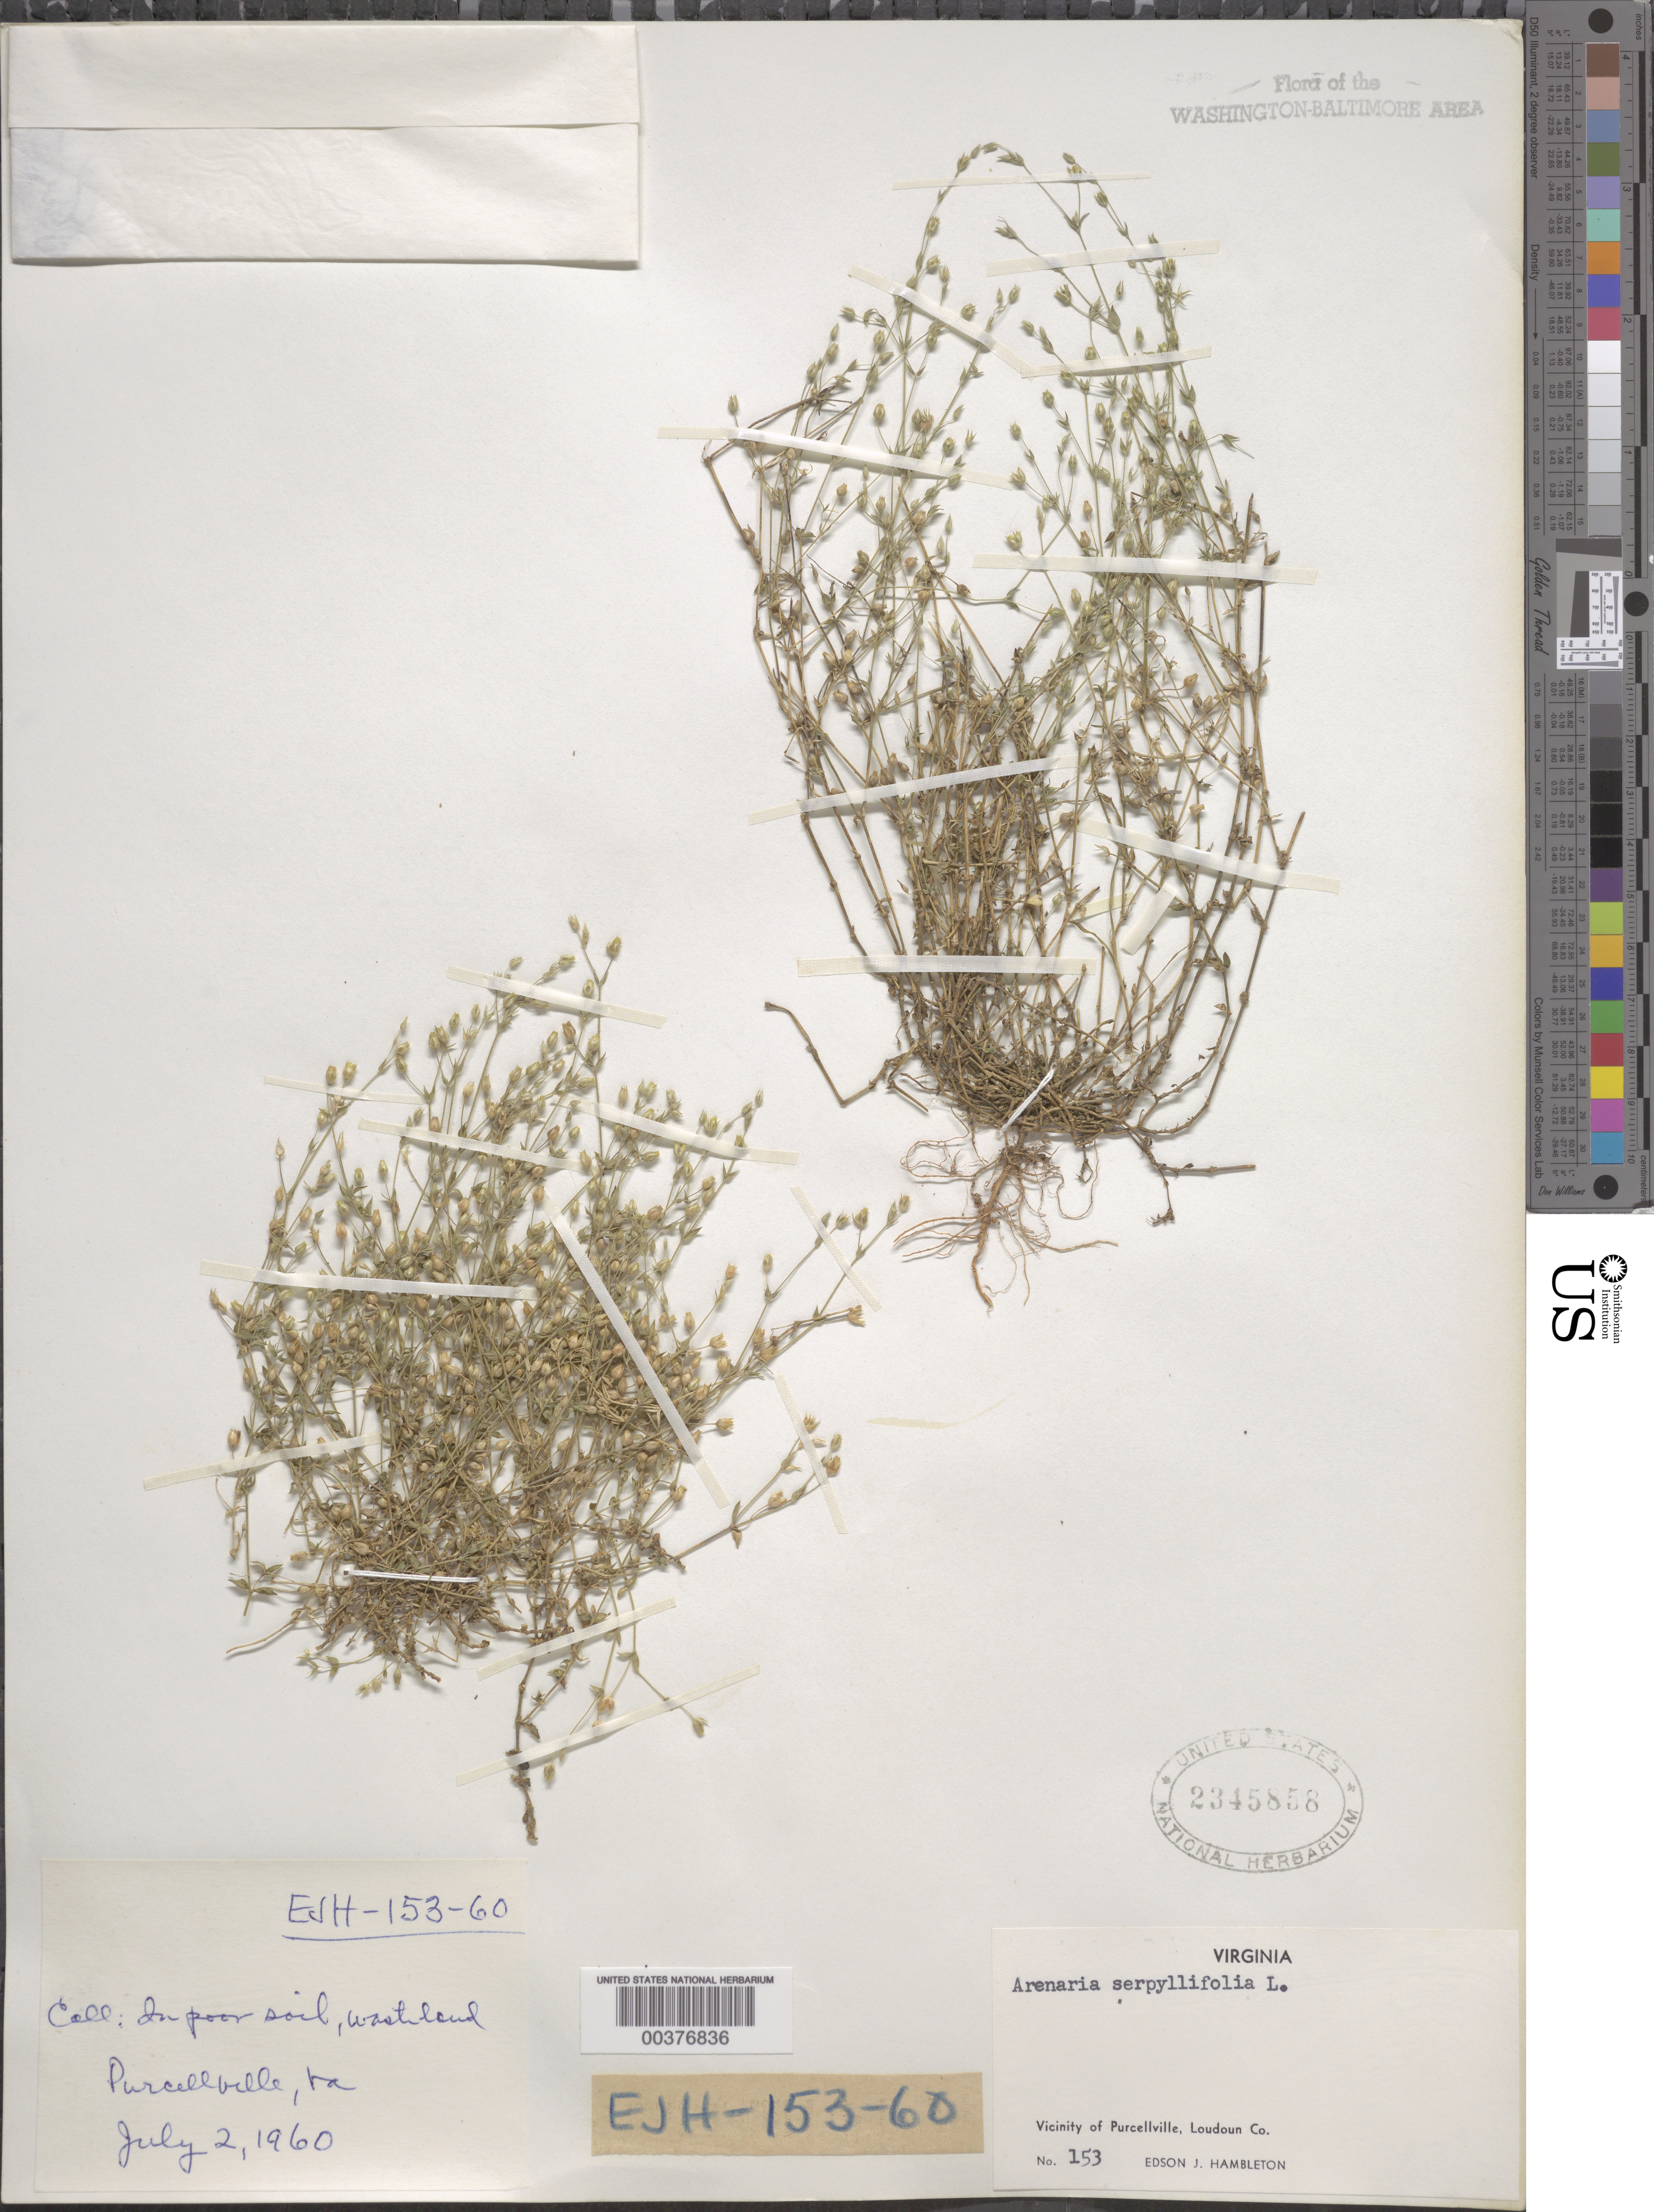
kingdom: Plantae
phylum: Tracheophyta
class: Magnoliopsida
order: Caryophyllales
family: Caryophyllaceae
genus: Arenaria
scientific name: Arenaria serpyllifolia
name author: L.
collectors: E. Hambleton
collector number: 153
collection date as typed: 02 Jul 1960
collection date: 1960-07-02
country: United States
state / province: Virginia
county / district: Loudoun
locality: Purcellville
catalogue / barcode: US 2345858